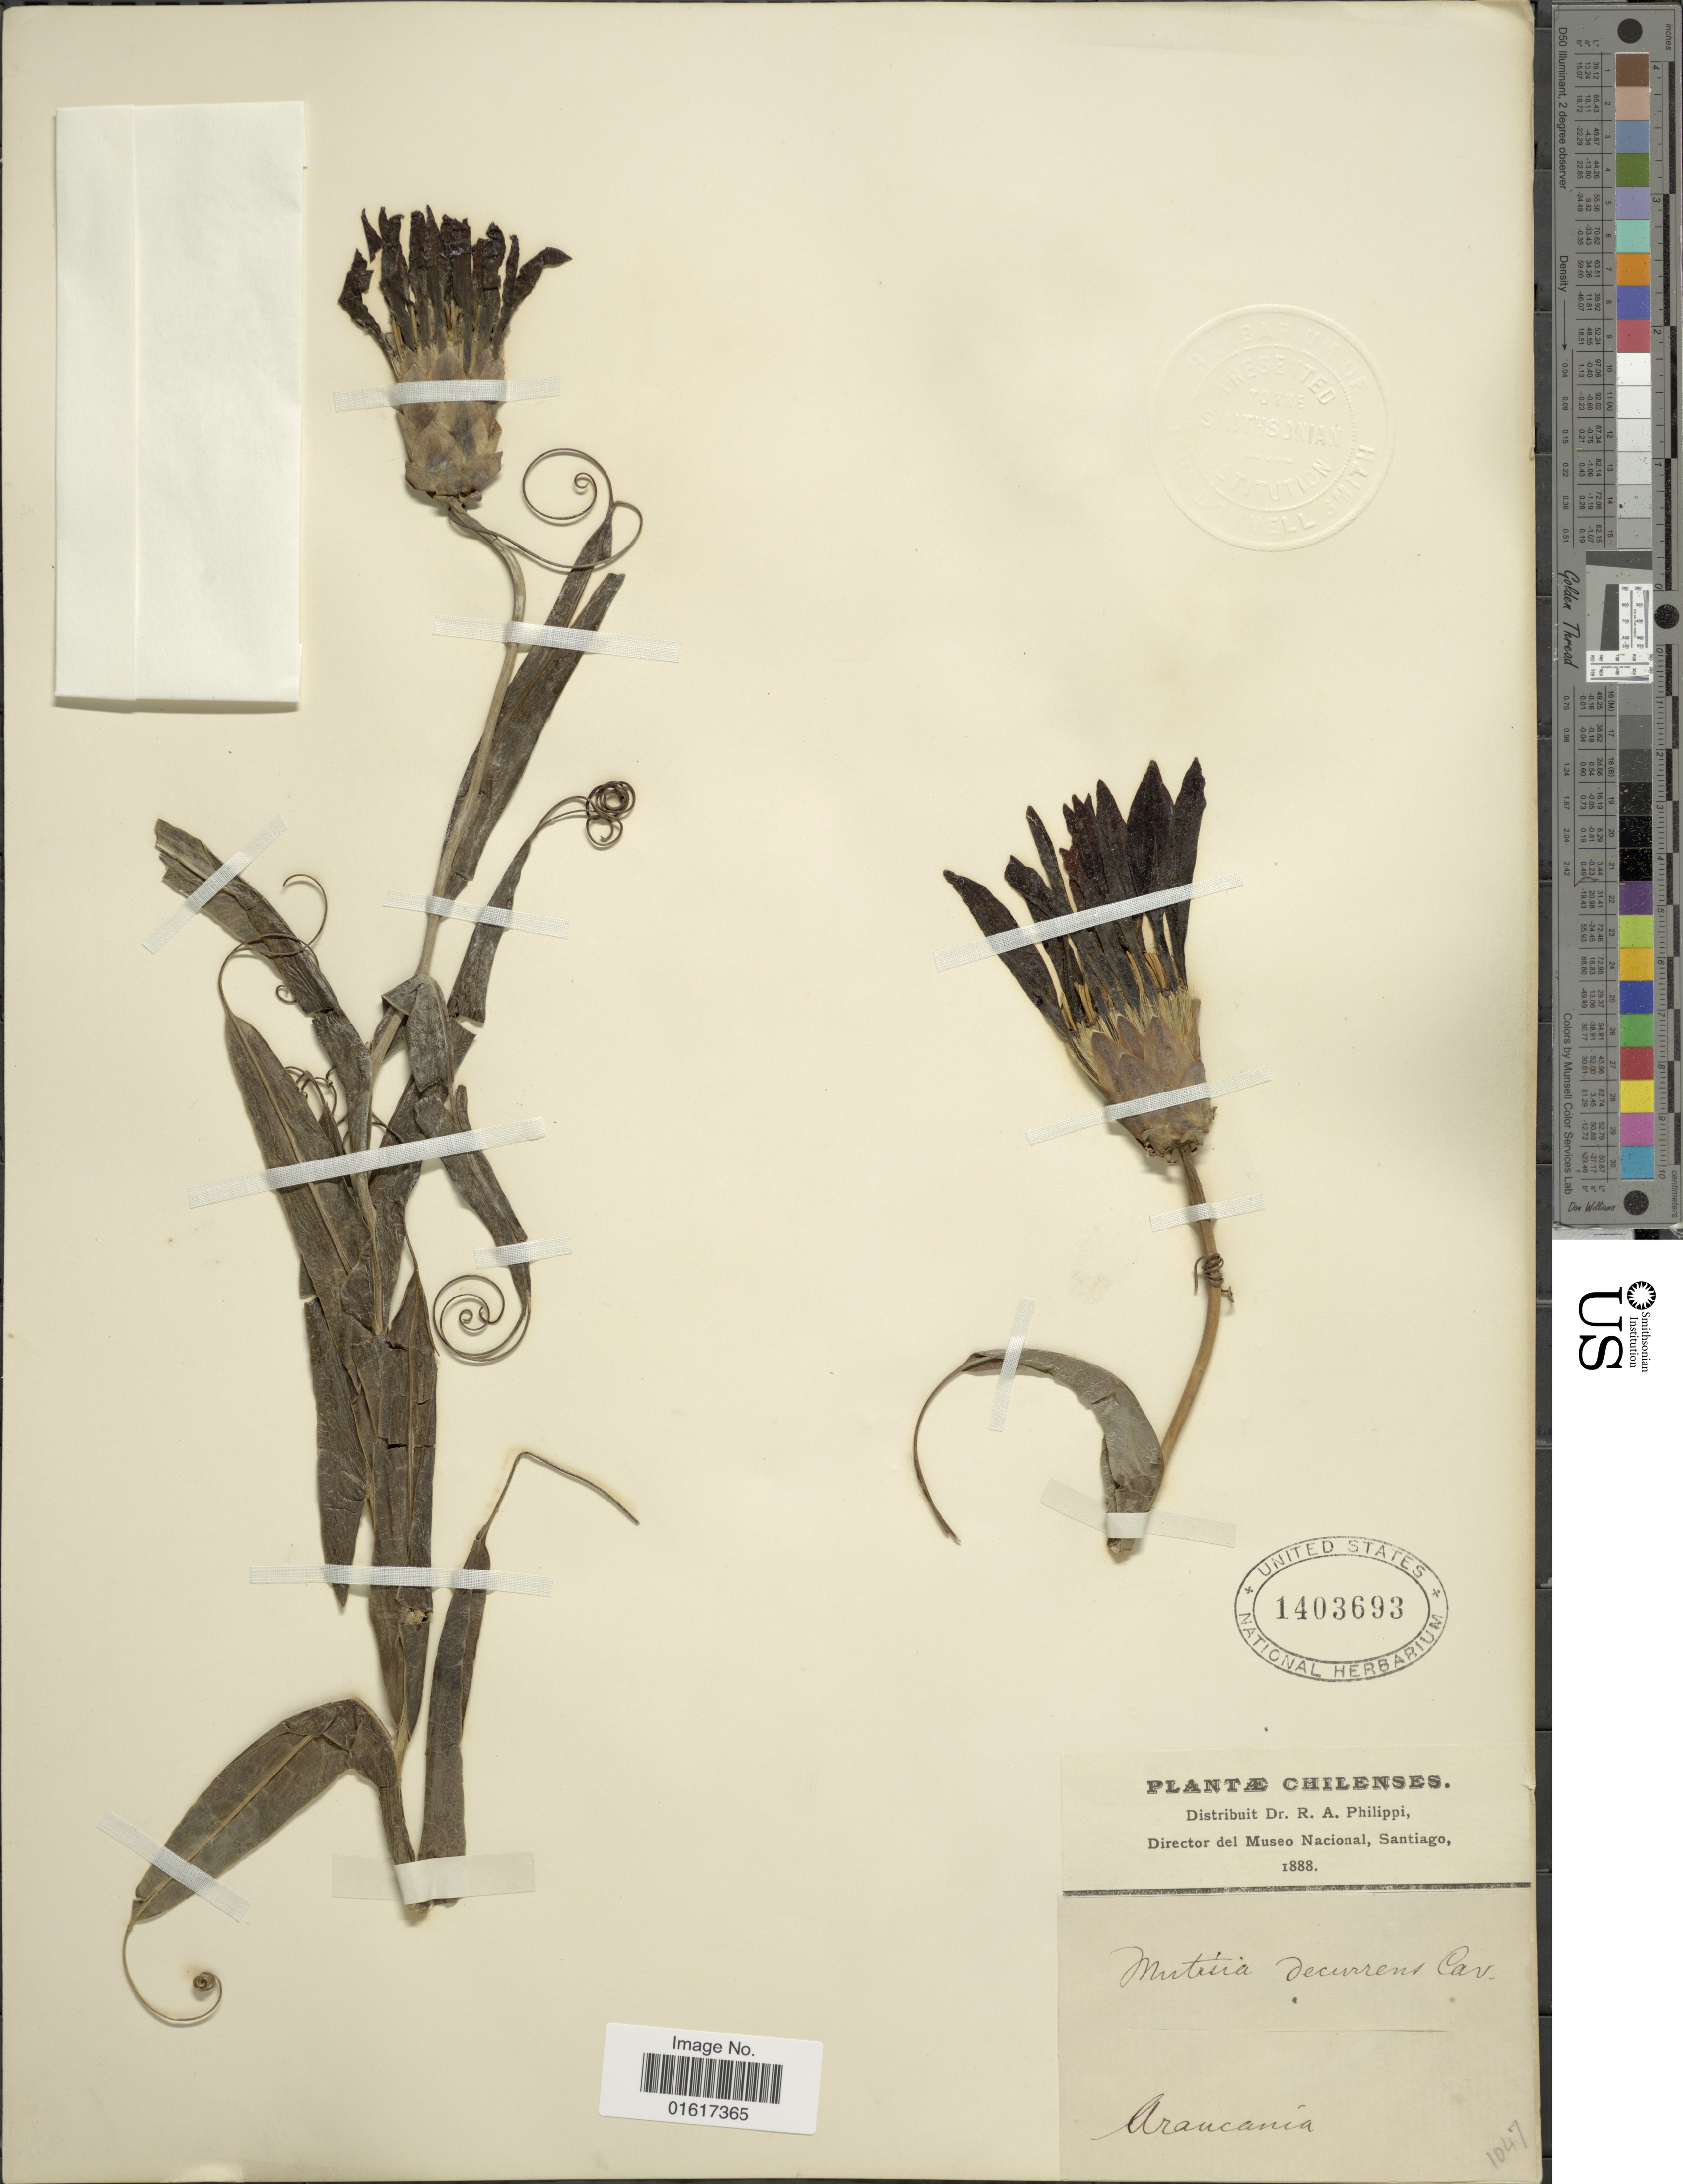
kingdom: Plantae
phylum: Tracheophyta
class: Magnoliopsida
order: Asterales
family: Asteraceae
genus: Mutisia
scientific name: Mutisia decurrens var. decurrens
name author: Cav.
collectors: R. A. Philippi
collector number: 1047*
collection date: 1888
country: Chile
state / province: Araucanía (IX)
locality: Araucania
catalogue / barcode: US 1403693